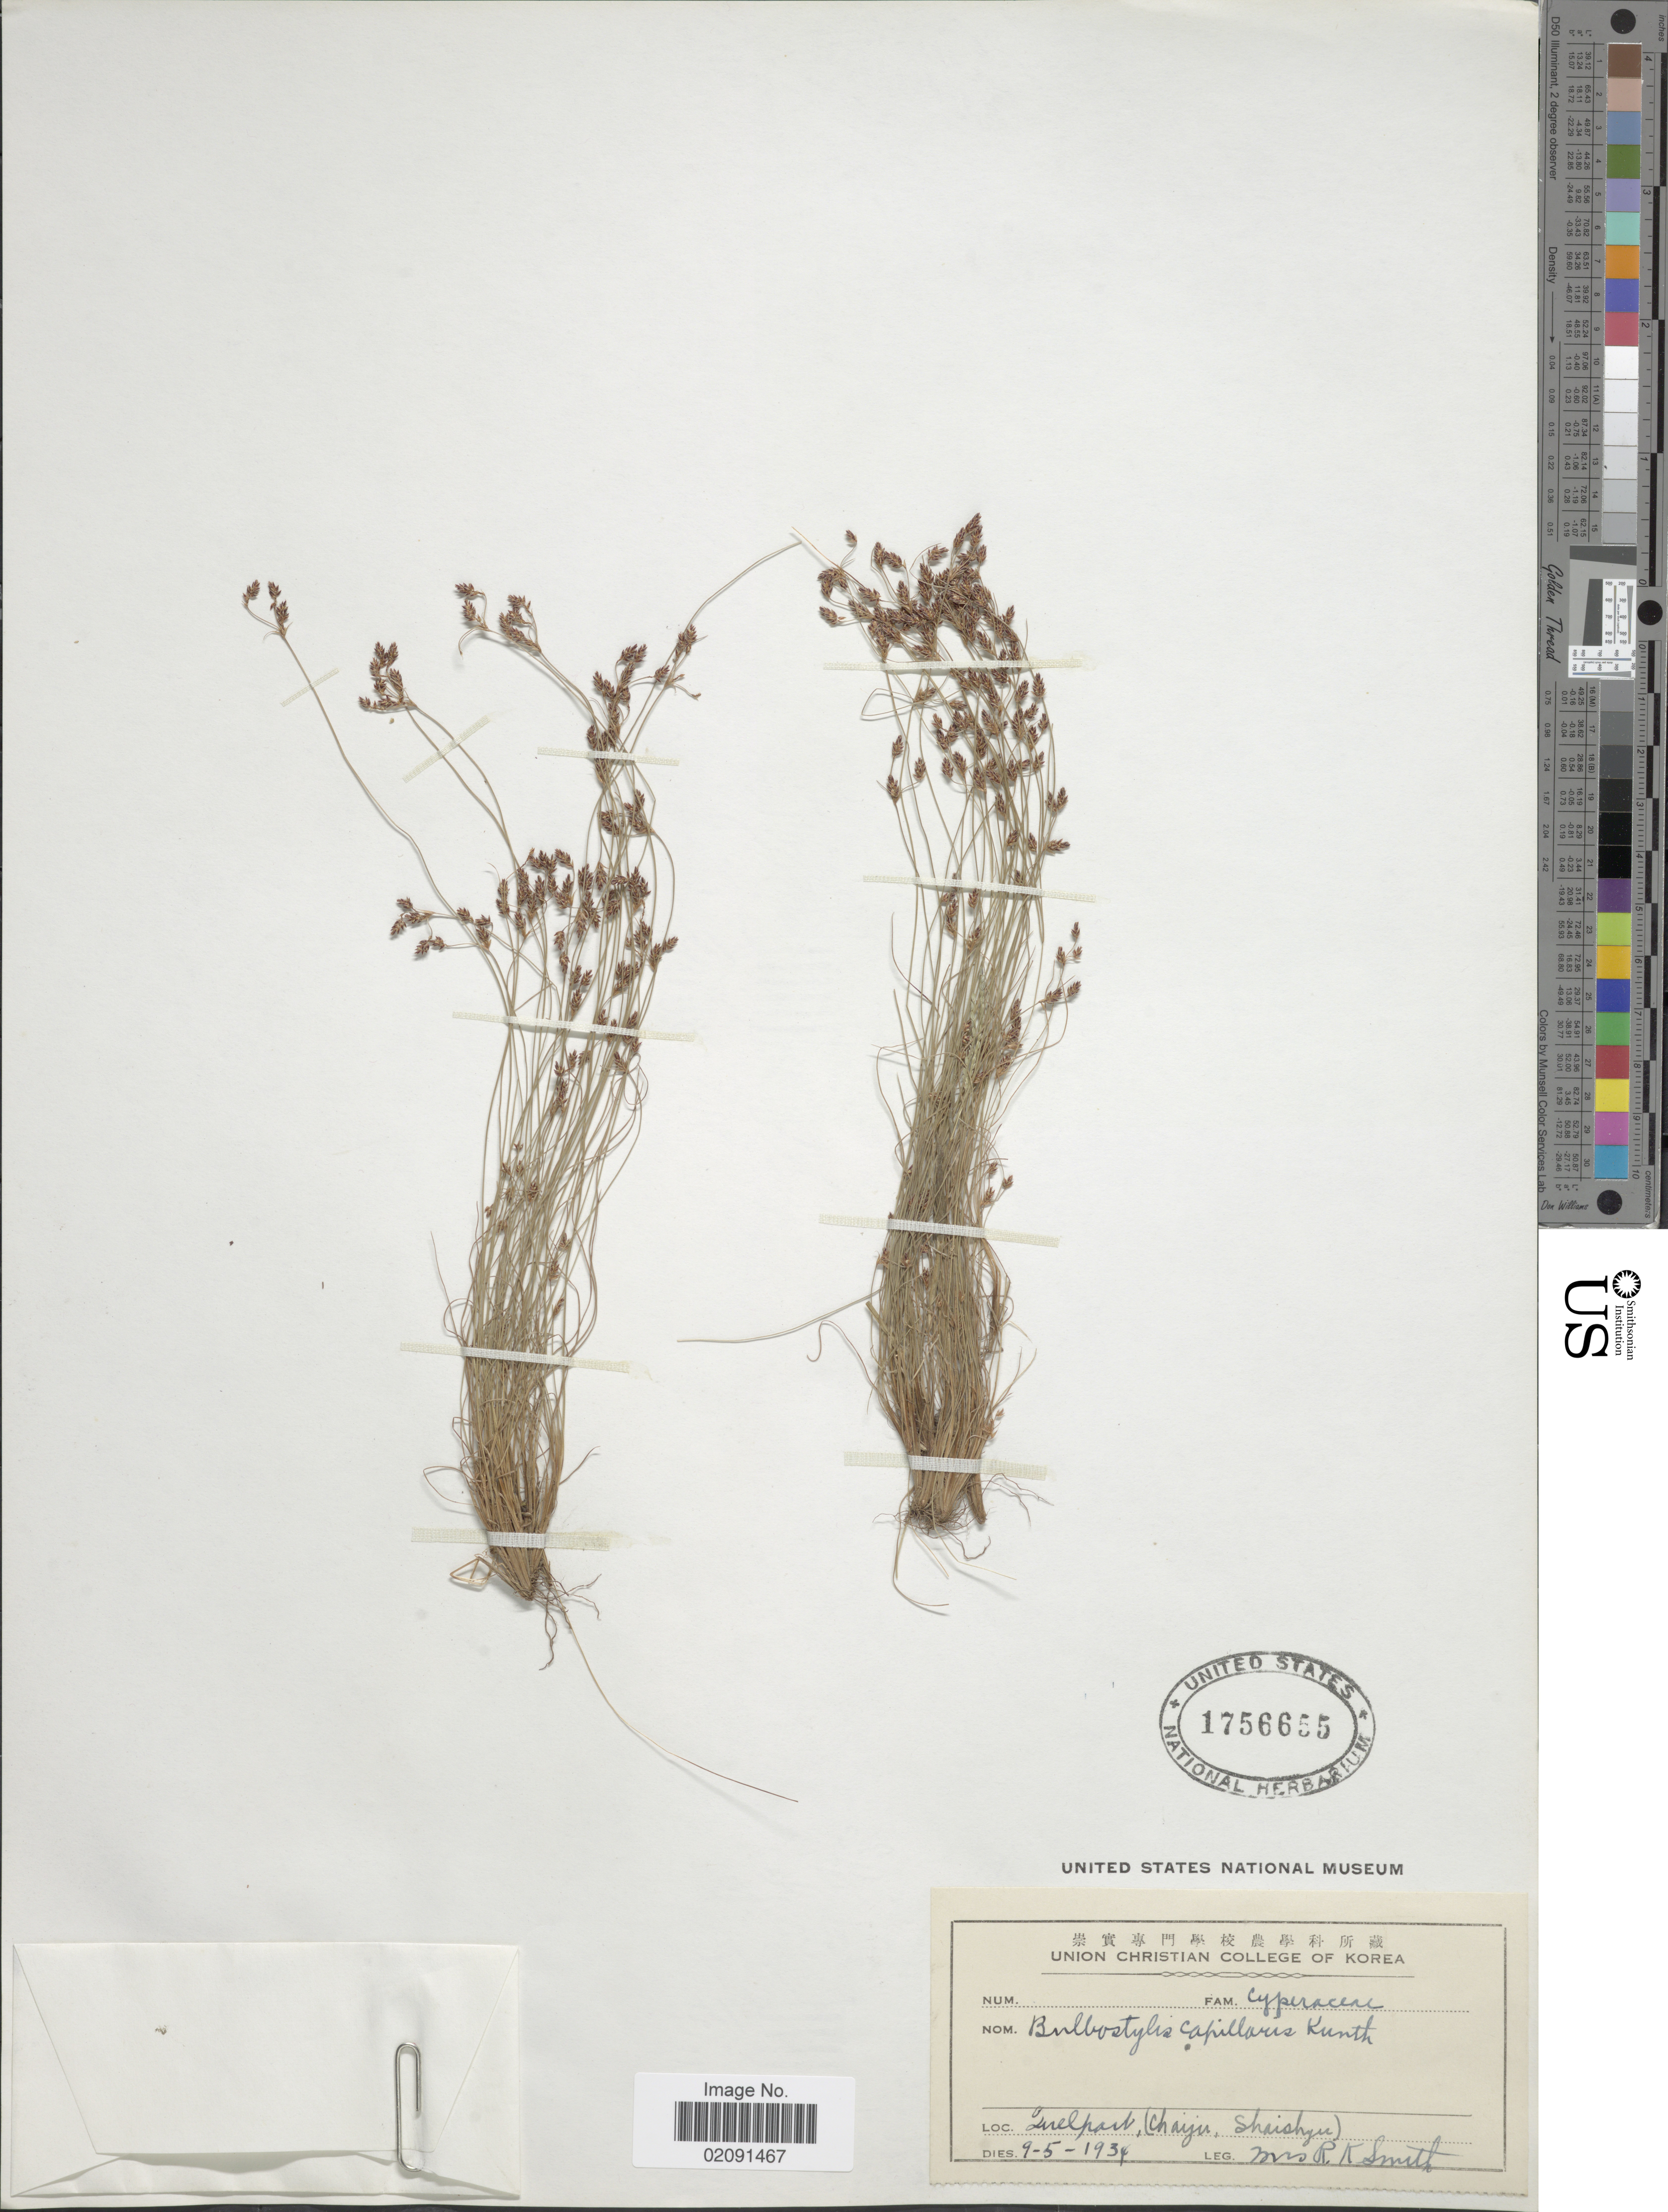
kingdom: Plantae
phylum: Tracheophyta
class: Liliopsida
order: Poales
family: Cyperaceae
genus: Bulbostylis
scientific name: Bulbostylis capillaris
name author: (L.) Kunth ex C.B. Clarke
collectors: Mrs. R. K. Smith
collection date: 1934-05-09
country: South Korea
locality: Zuelpart, (Chaiju, Shaishyu).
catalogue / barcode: US 1756655